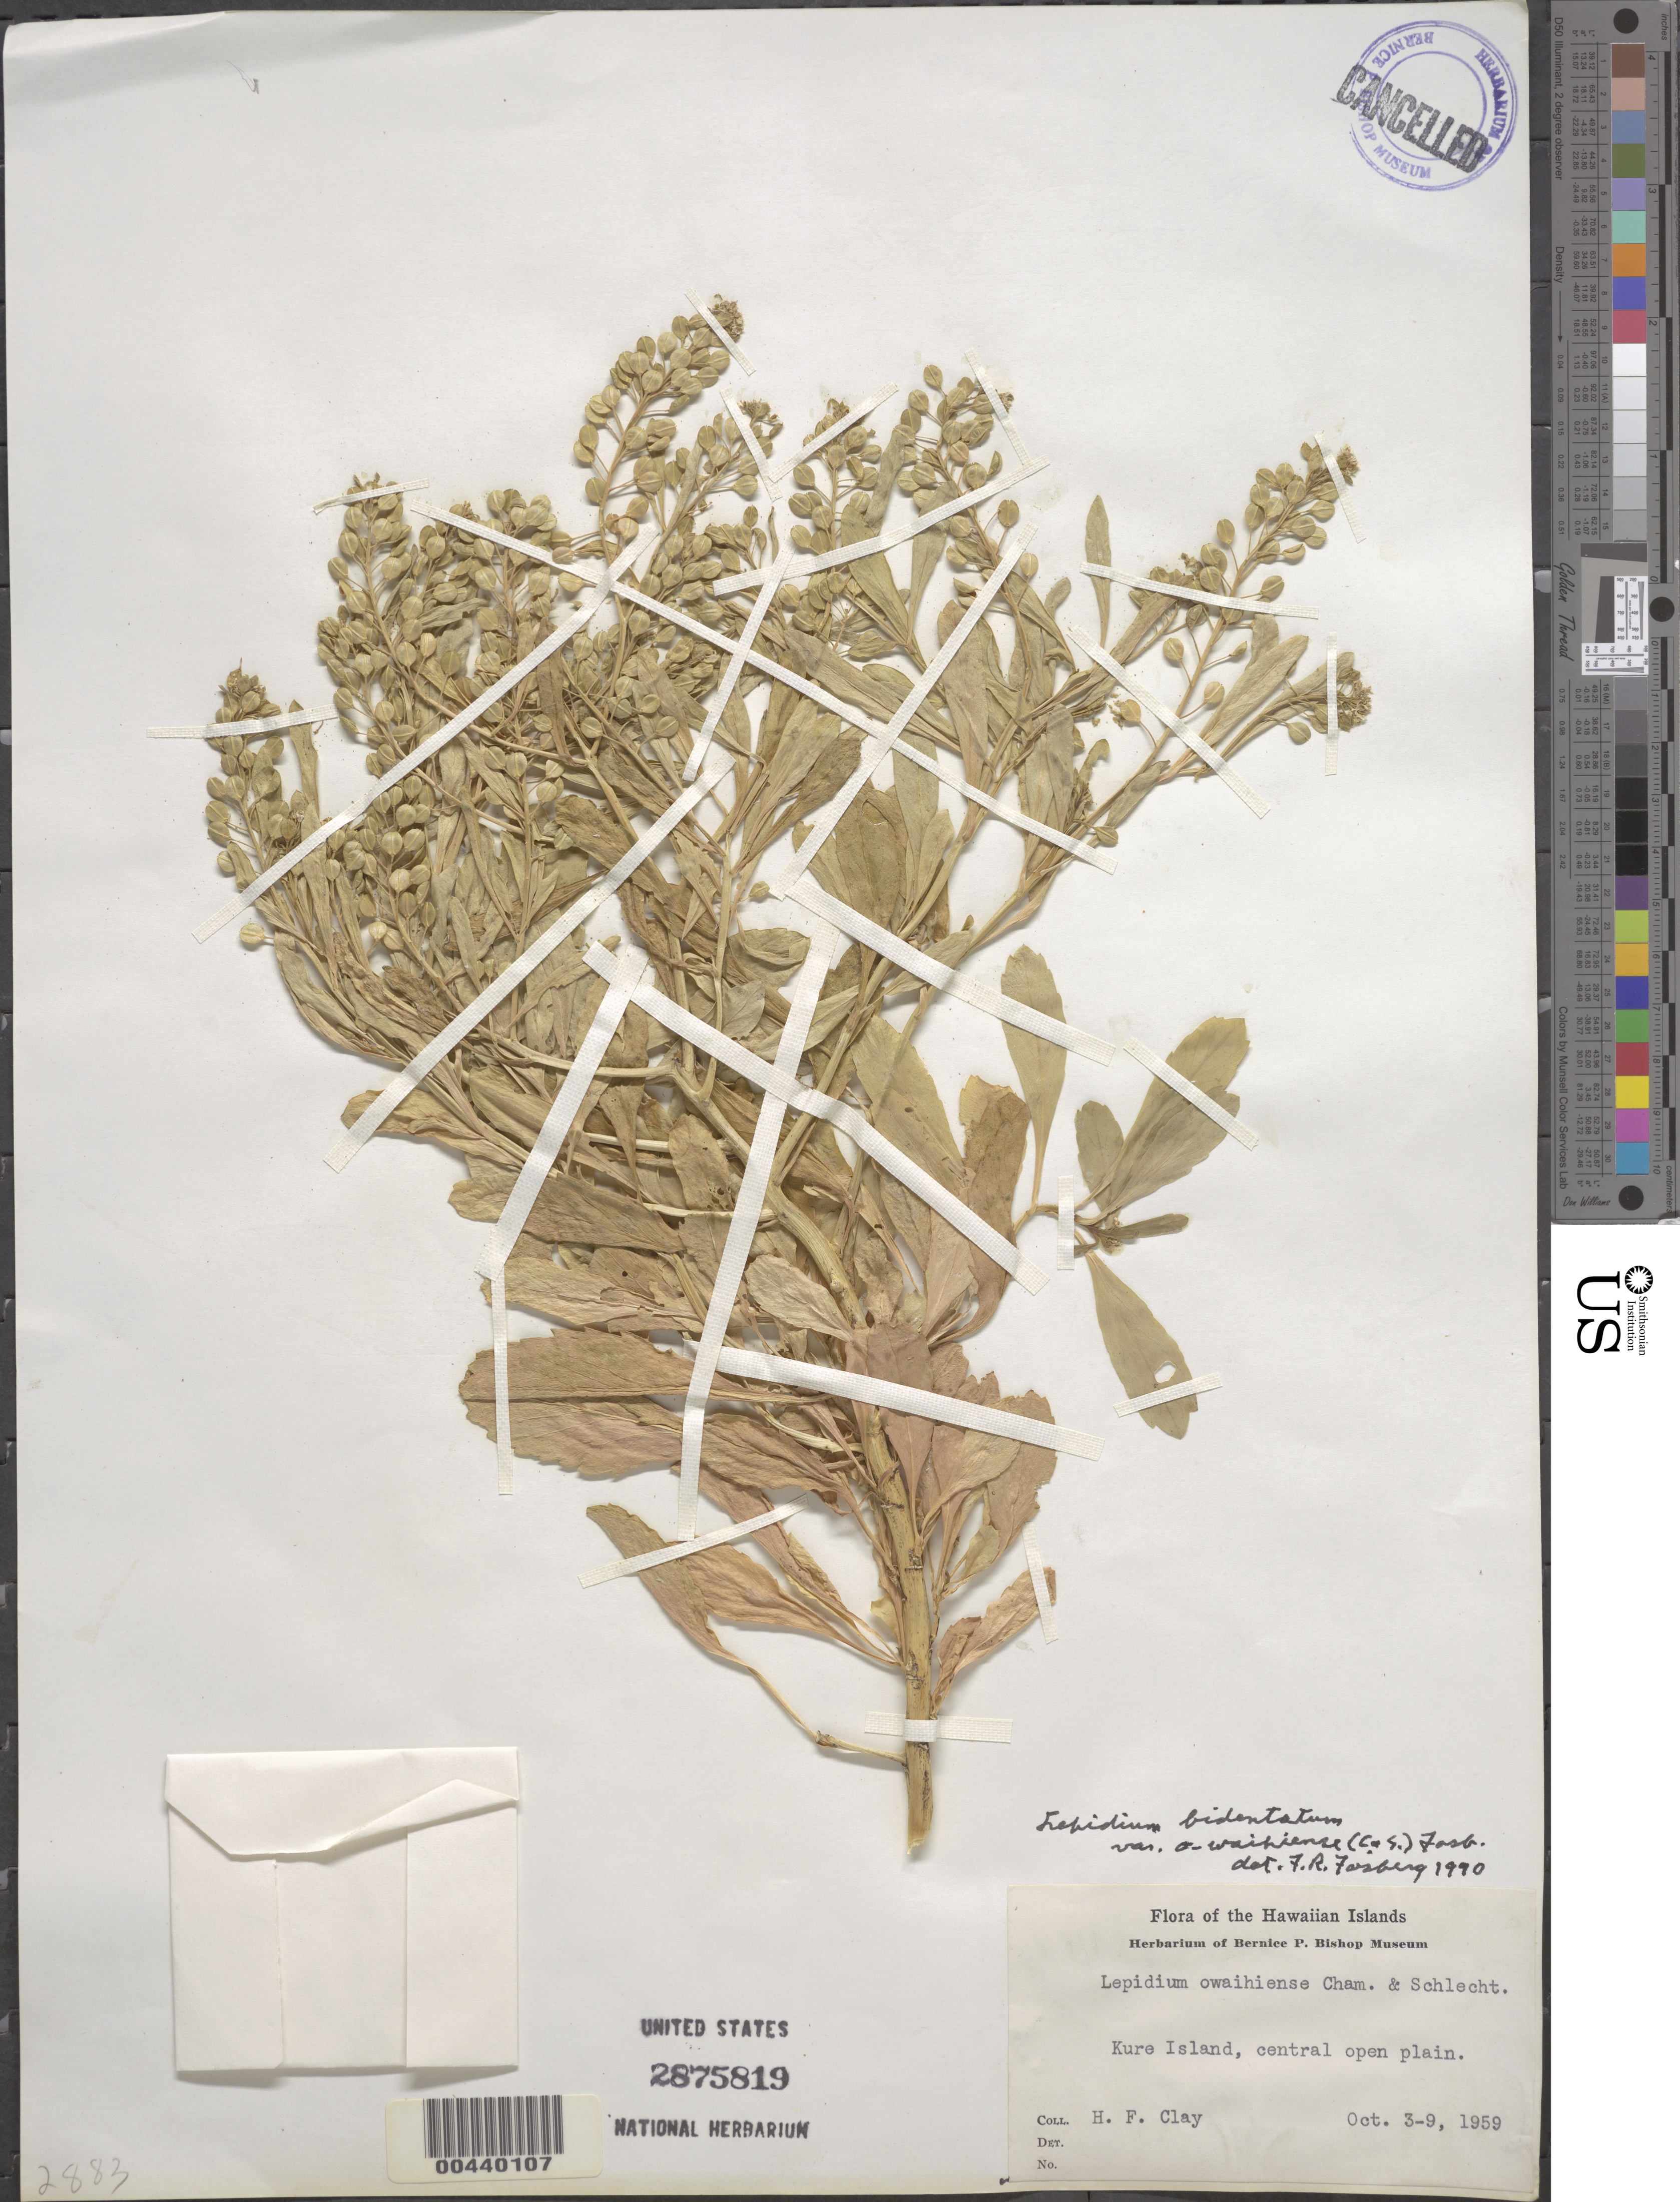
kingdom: Plantae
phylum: Tracheophyta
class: Magnoliopsida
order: Brassicales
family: Brassicaceae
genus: Lepidium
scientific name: Lepidium owaihiense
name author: Cham. & Schltdl.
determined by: Al-Shehbaz, I. A., (MO), Missouri Botanical Garden (UNITED STATES)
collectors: H. Clay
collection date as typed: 3 Oct 1959 to 9 Oct 1959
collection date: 1959-10-03/1959-10-09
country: United States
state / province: Hawaii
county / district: Honolulu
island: Kure Atoll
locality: Central open plain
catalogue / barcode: US 2875819